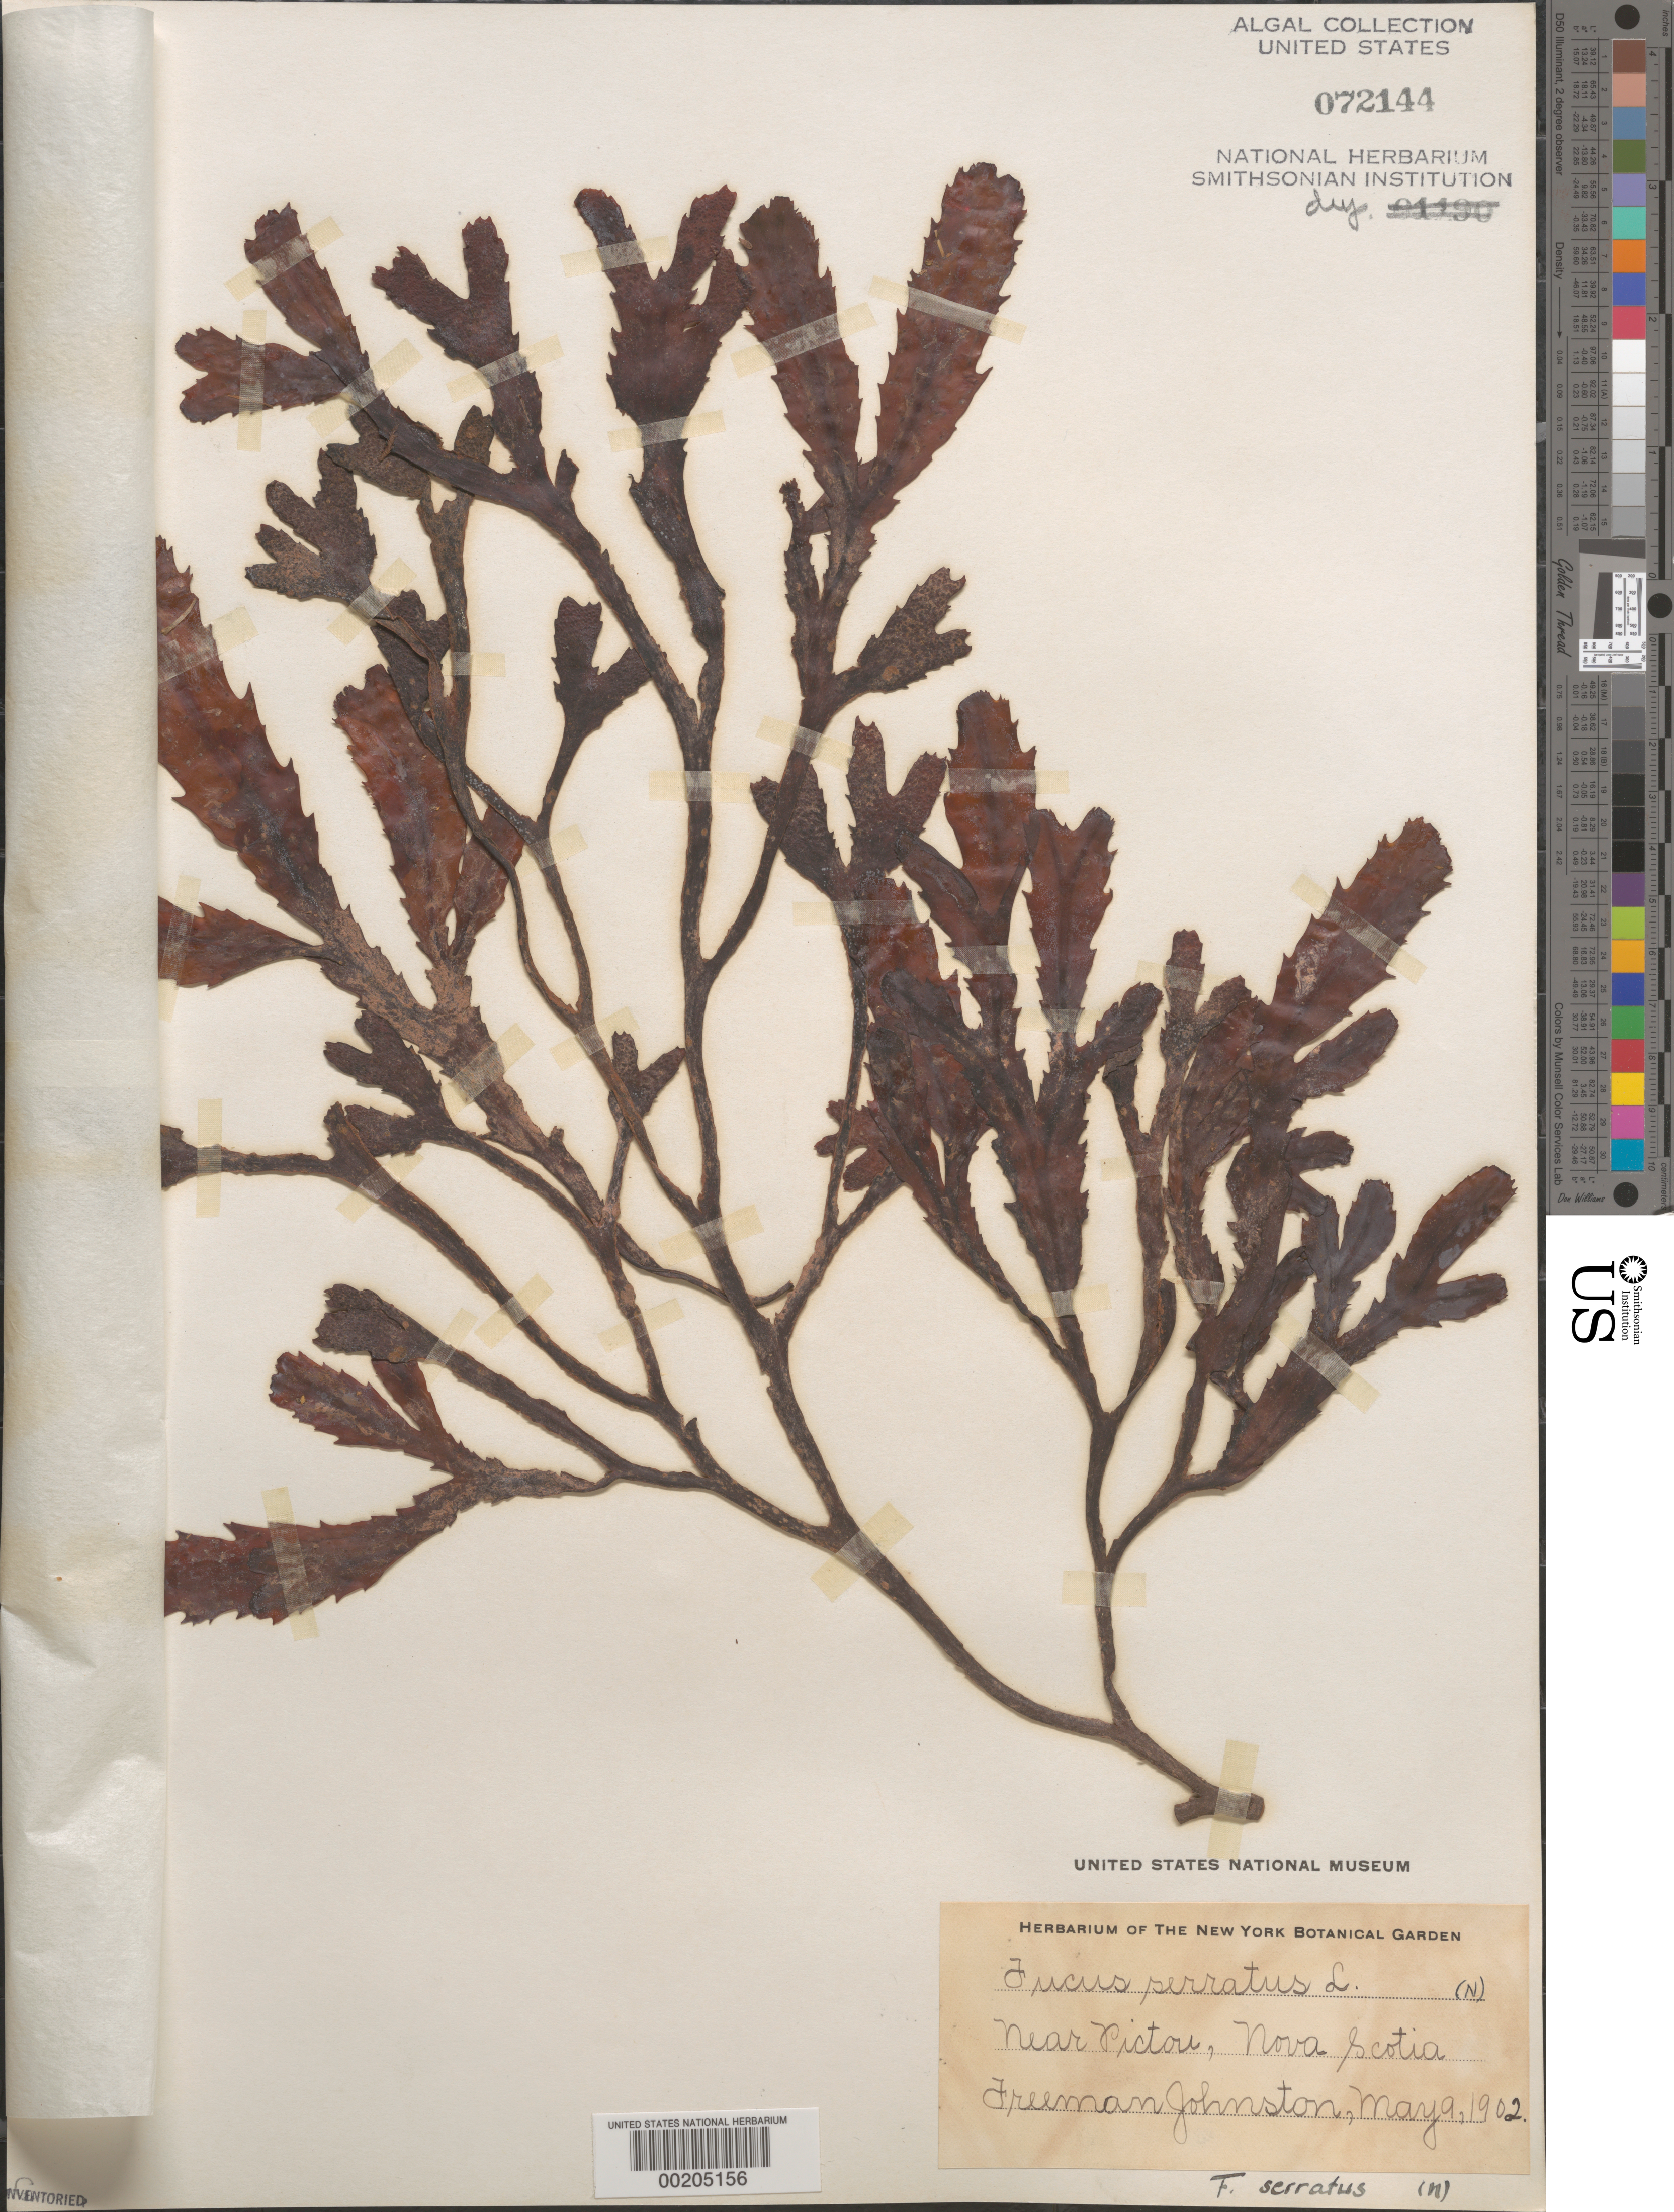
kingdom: Chromista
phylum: Ochrophyta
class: Phaeophyceae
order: Fucales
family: Fucaceae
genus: Fucus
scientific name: Fucus serratus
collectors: F. Johnston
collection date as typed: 09 May 1902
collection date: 1902-05-09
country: Canada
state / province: Nova Scotia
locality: Near pictou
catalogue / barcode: US 72144